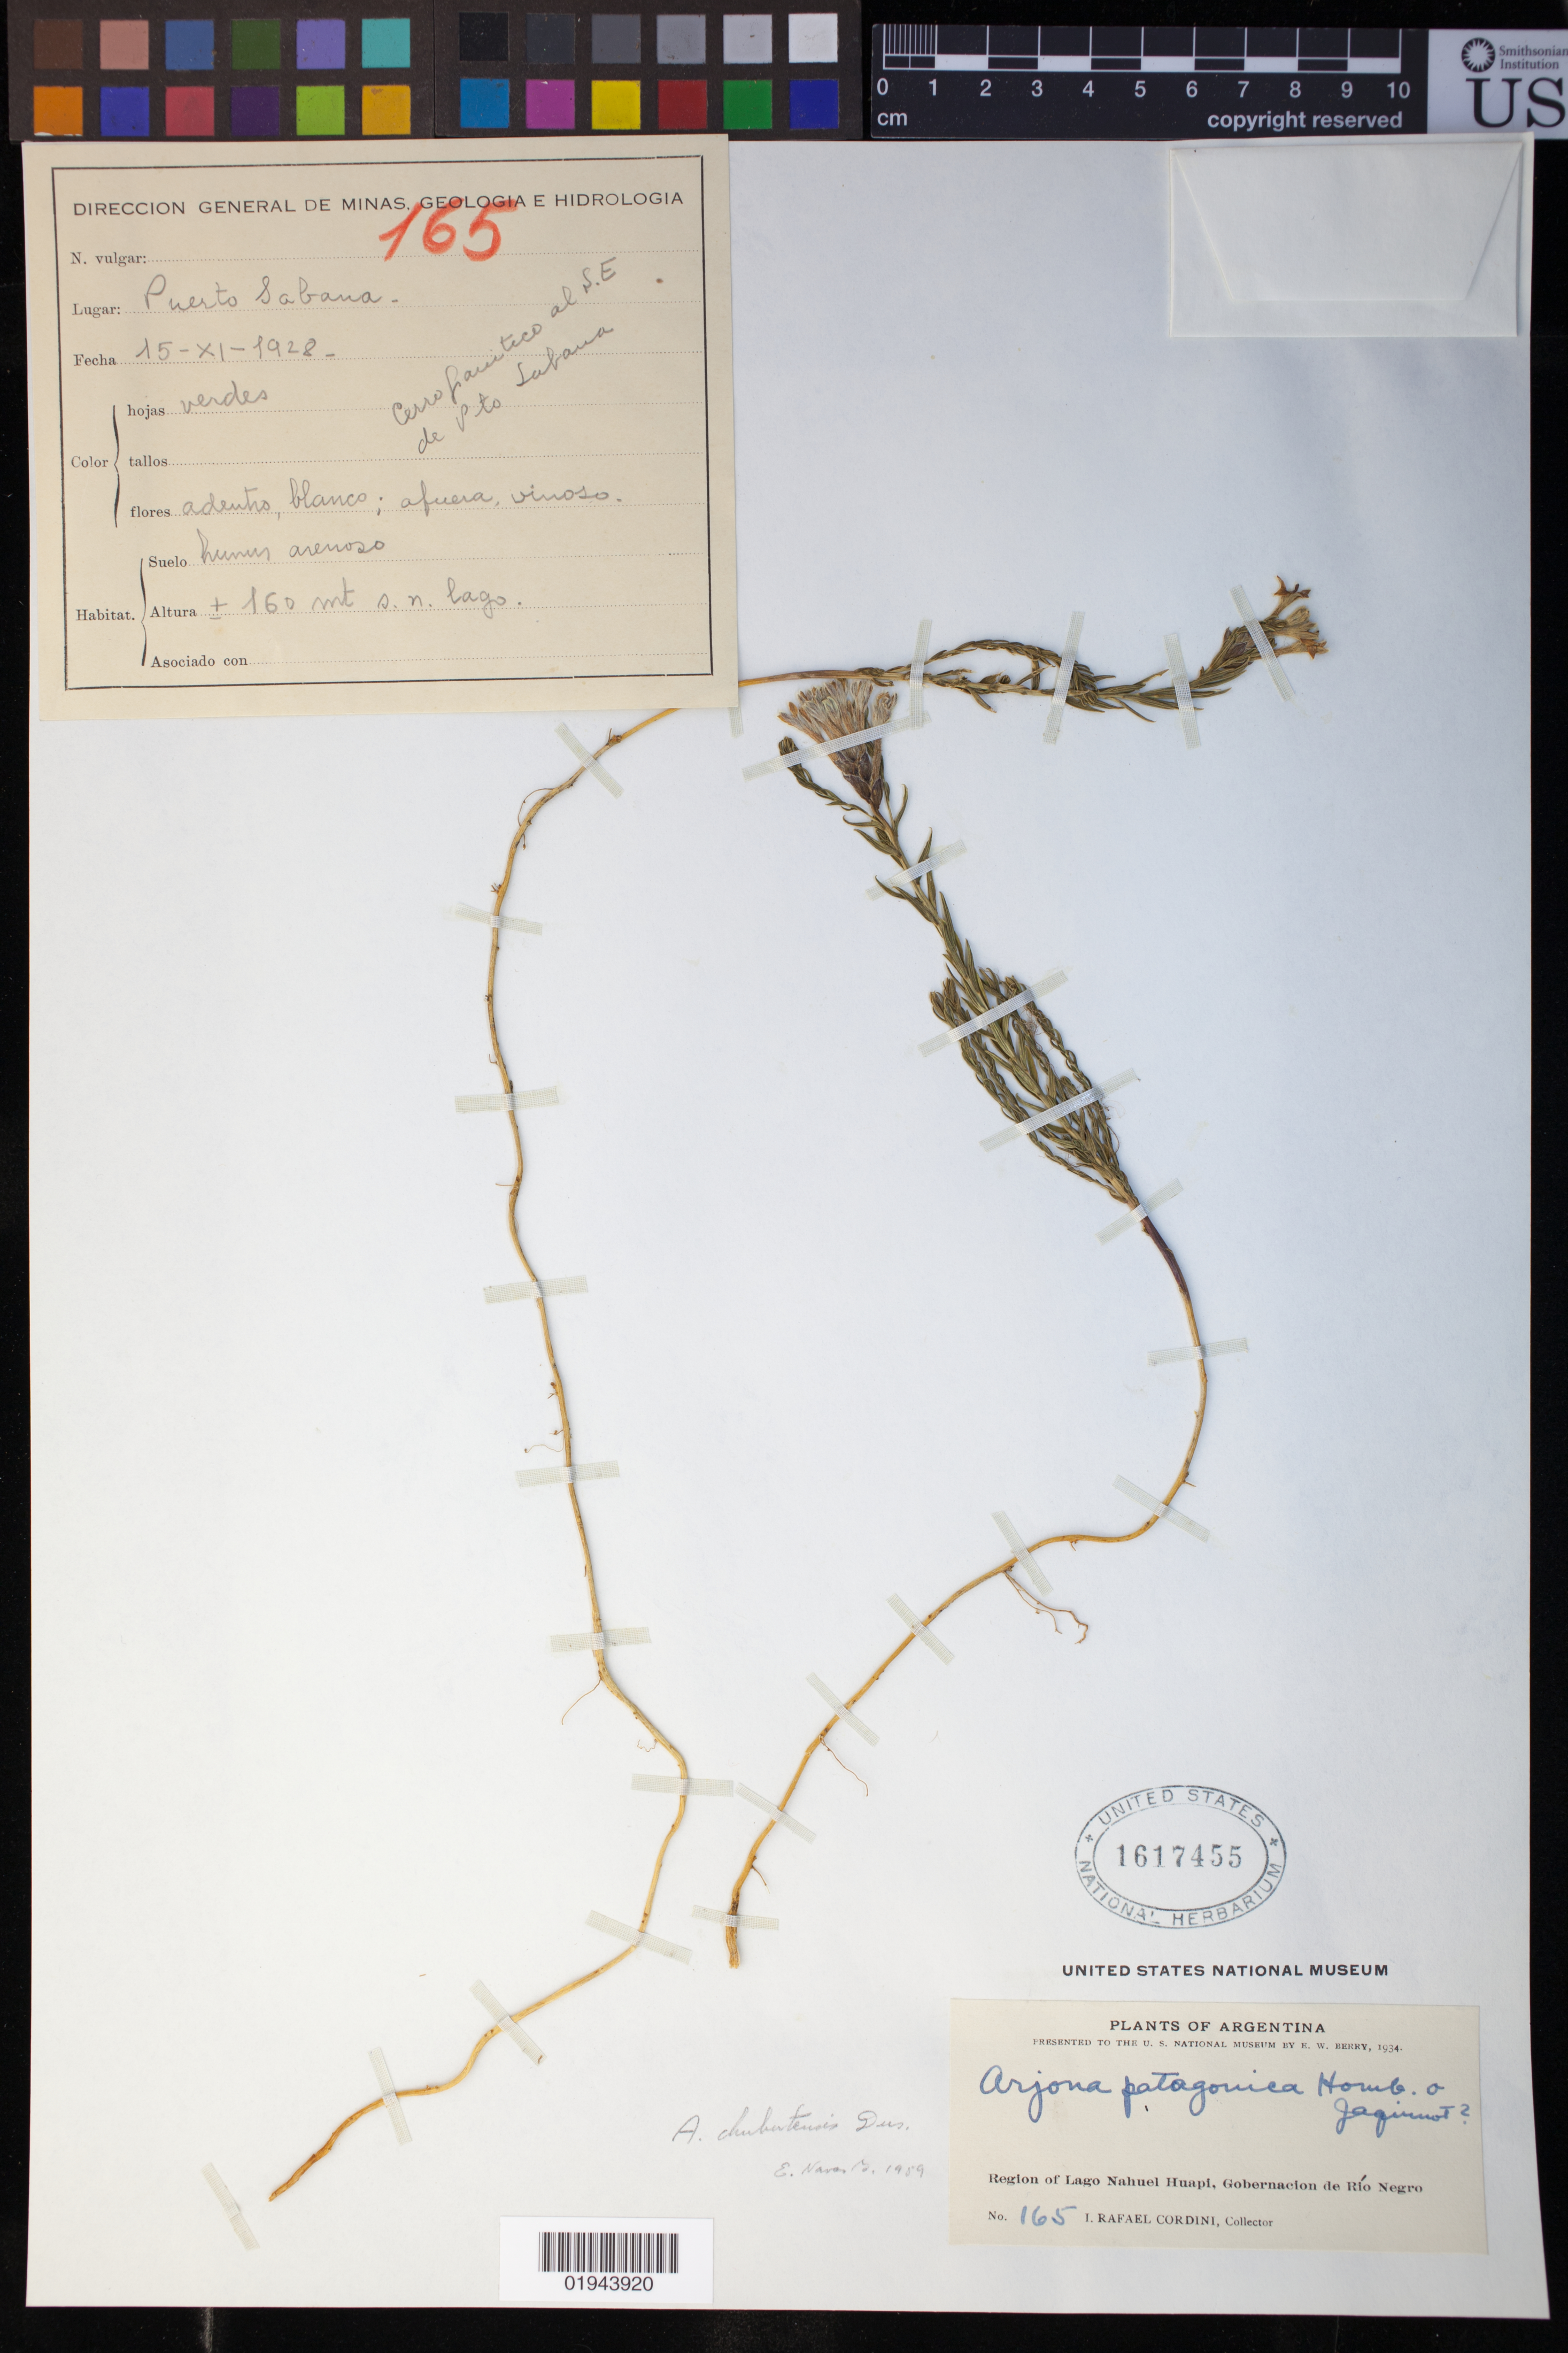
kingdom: Plantae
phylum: Tracheophyta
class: Magnoliopsida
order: Santalales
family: Schoepfiaceae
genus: Arjona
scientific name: Arjona chubutensis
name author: Dusén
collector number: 165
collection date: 1928-11-15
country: Argentina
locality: Lago Nahuel Huapi, Gobernacion de Rio Negro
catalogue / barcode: US 1617455